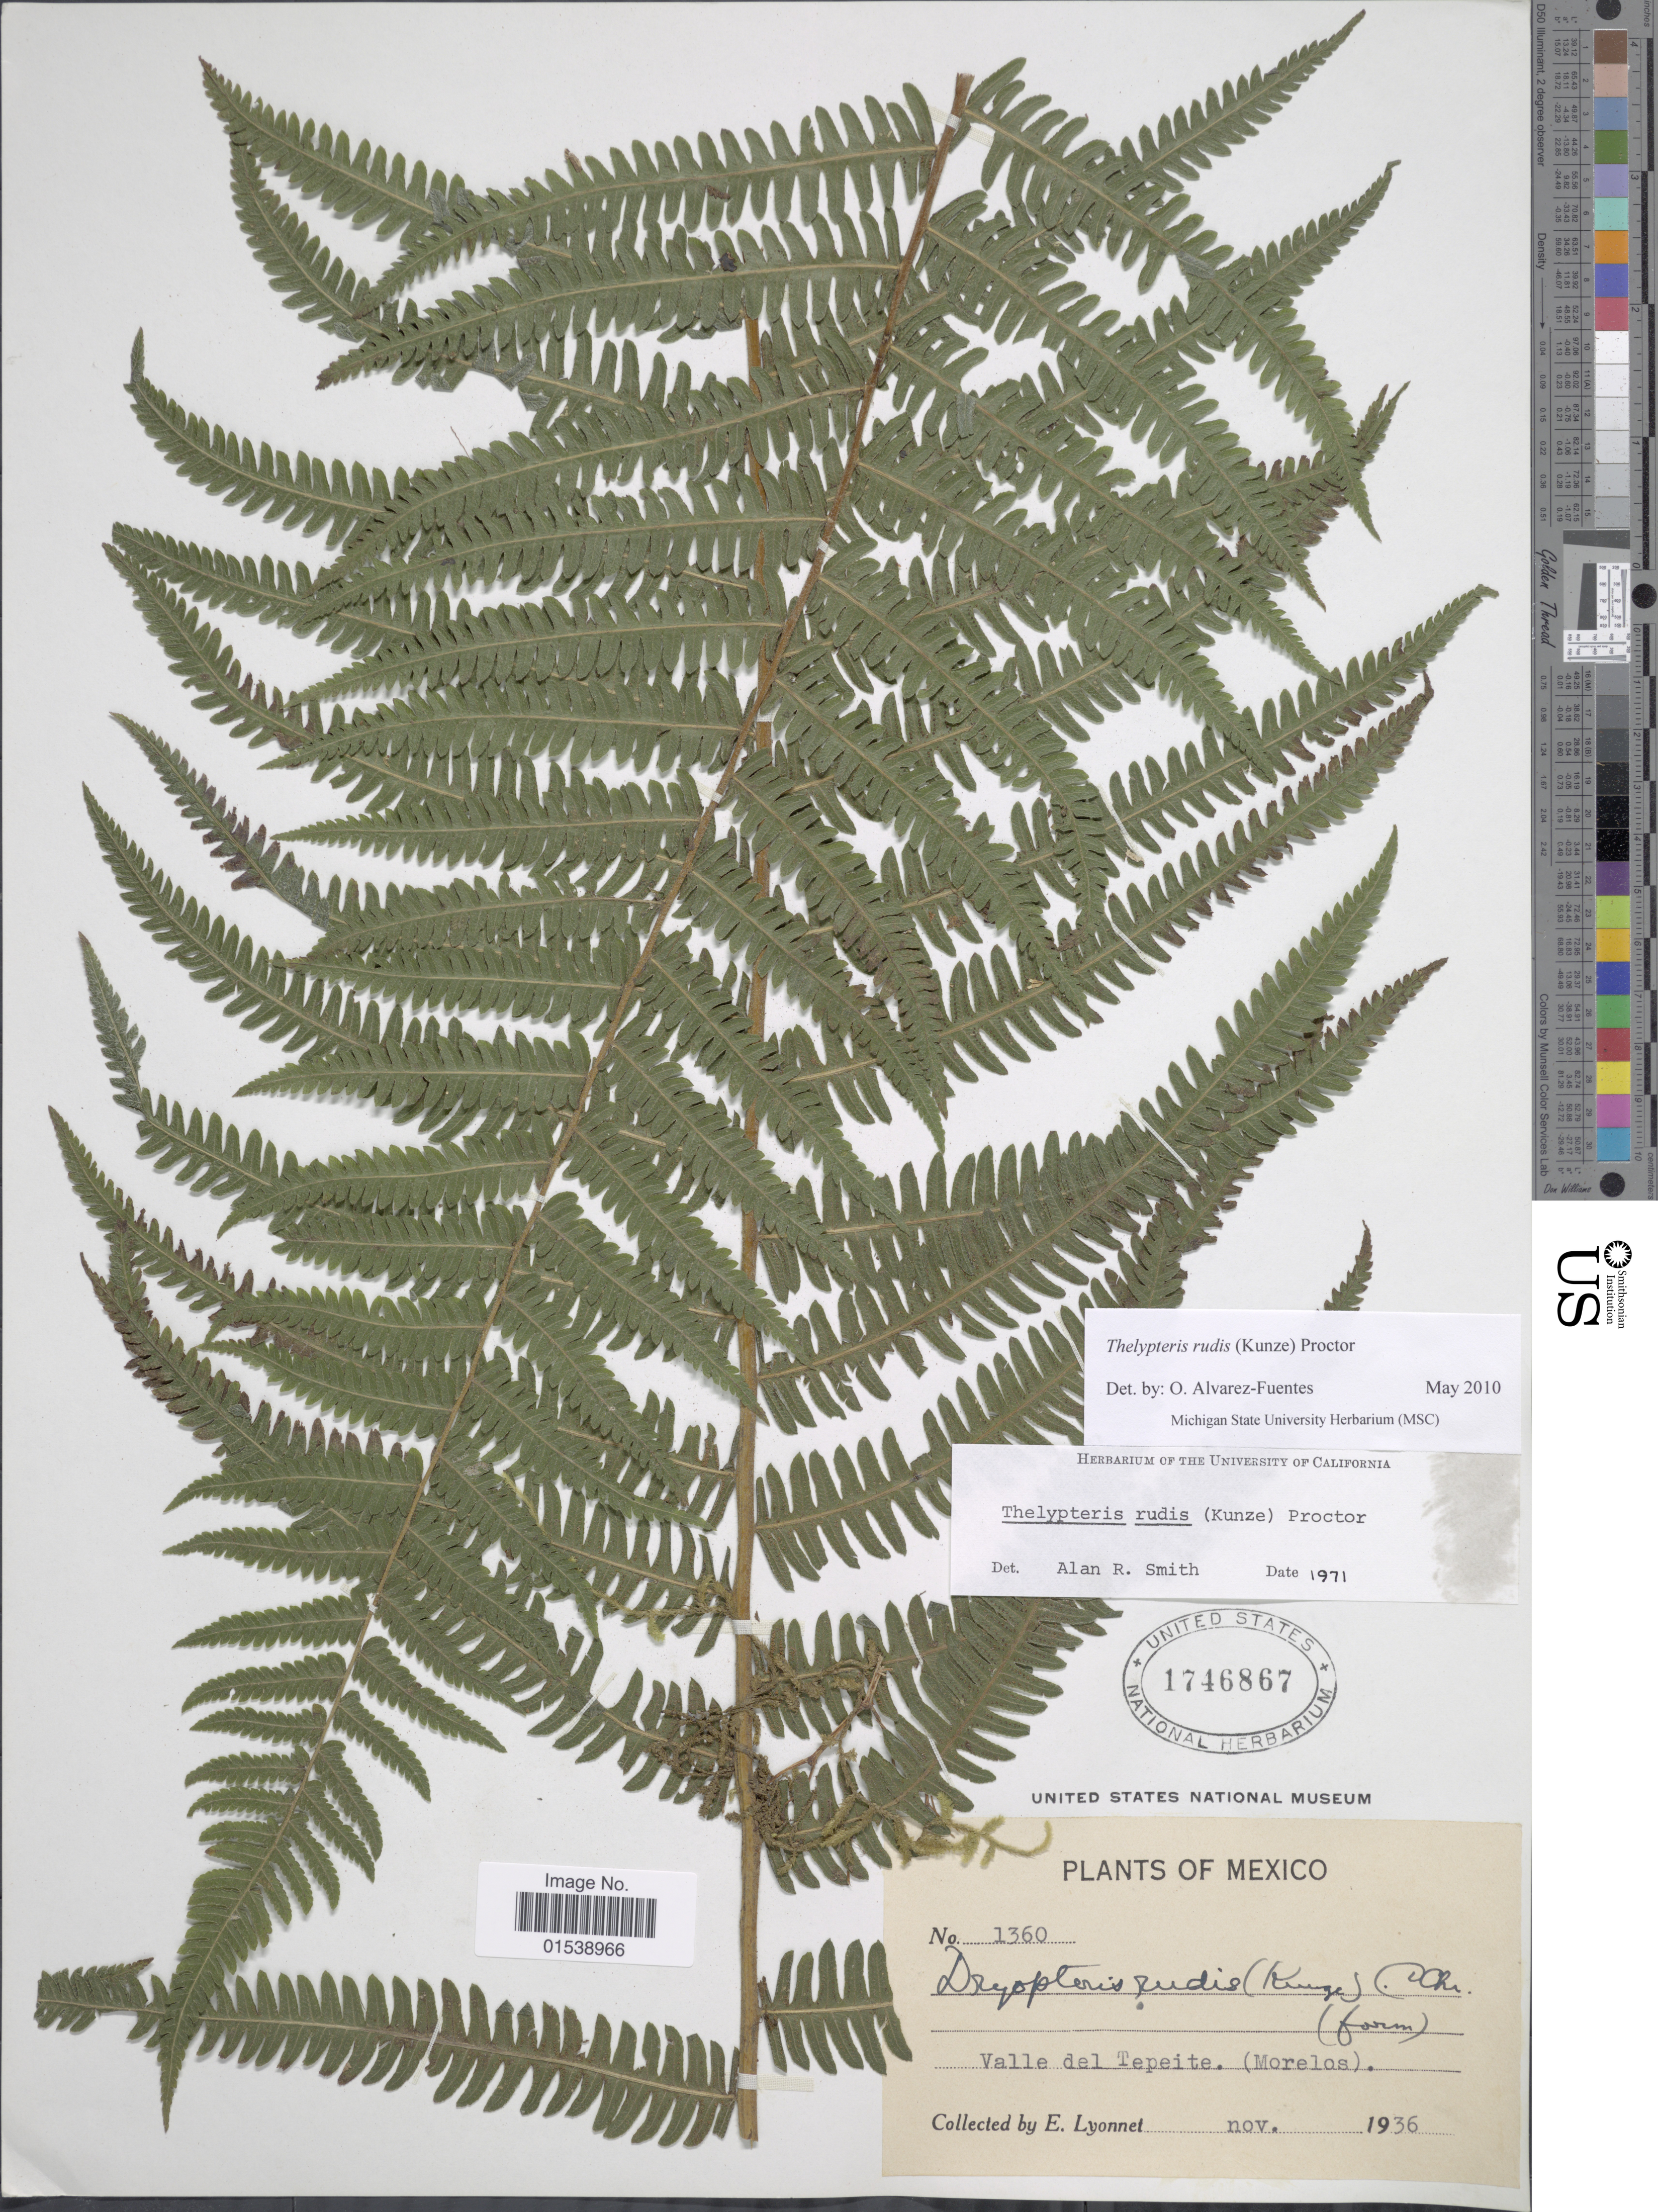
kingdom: Plantae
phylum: Tracheophyta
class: Polypodiopsida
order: Polypodiales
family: Thelypteridaceae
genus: Amauropelta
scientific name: Amauropelta rudis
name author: (Kunze) Pic. Serm.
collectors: E. Lyonnet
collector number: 1360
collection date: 1936-11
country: Mexico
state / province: Morelos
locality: Valle del Tepeite (Morelos)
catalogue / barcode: US 1746867